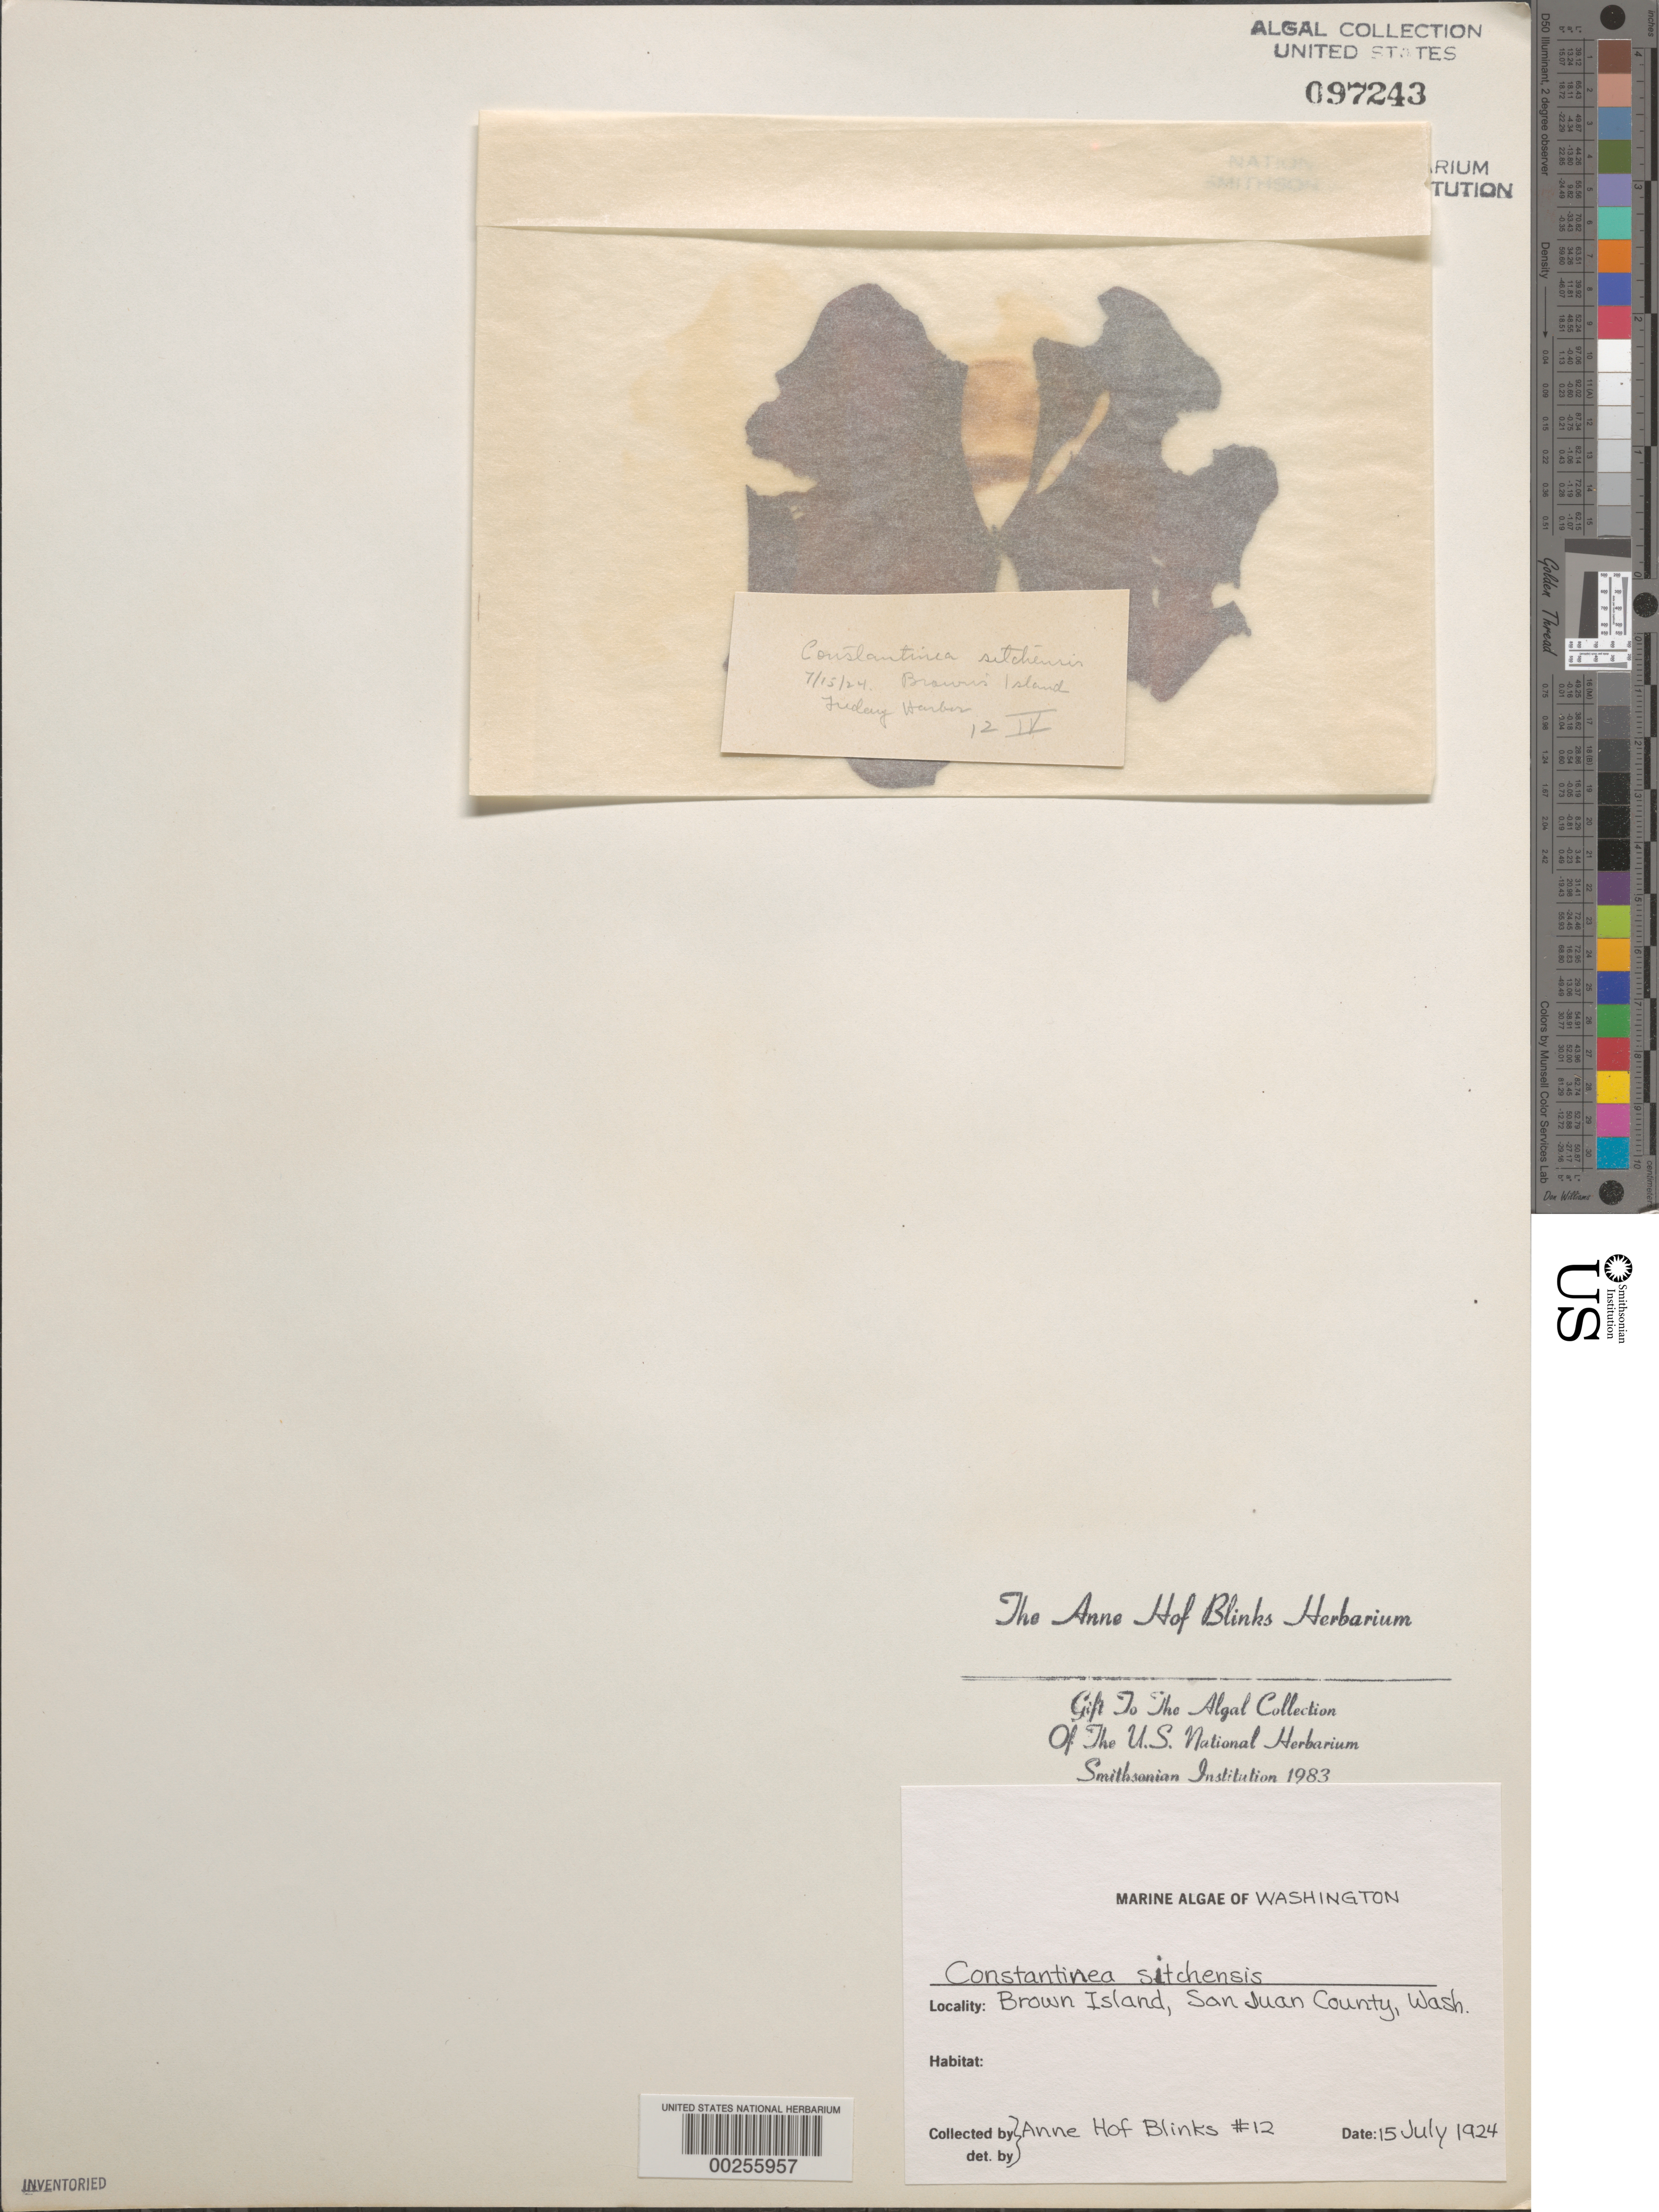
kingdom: Plantae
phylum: Rhodophyta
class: Florideophyceae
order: Gigartinales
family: Dumontiaceae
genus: Constantinea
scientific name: Constantinea sitchensis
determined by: Blinks, Anne Hof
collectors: A. Blinks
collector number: AHB 12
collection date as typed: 15 Jul 1924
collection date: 1924-07-15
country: United States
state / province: Washington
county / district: San Juan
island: San Juan Island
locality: Brown Island, Friday Harbor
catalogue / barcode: US 97243